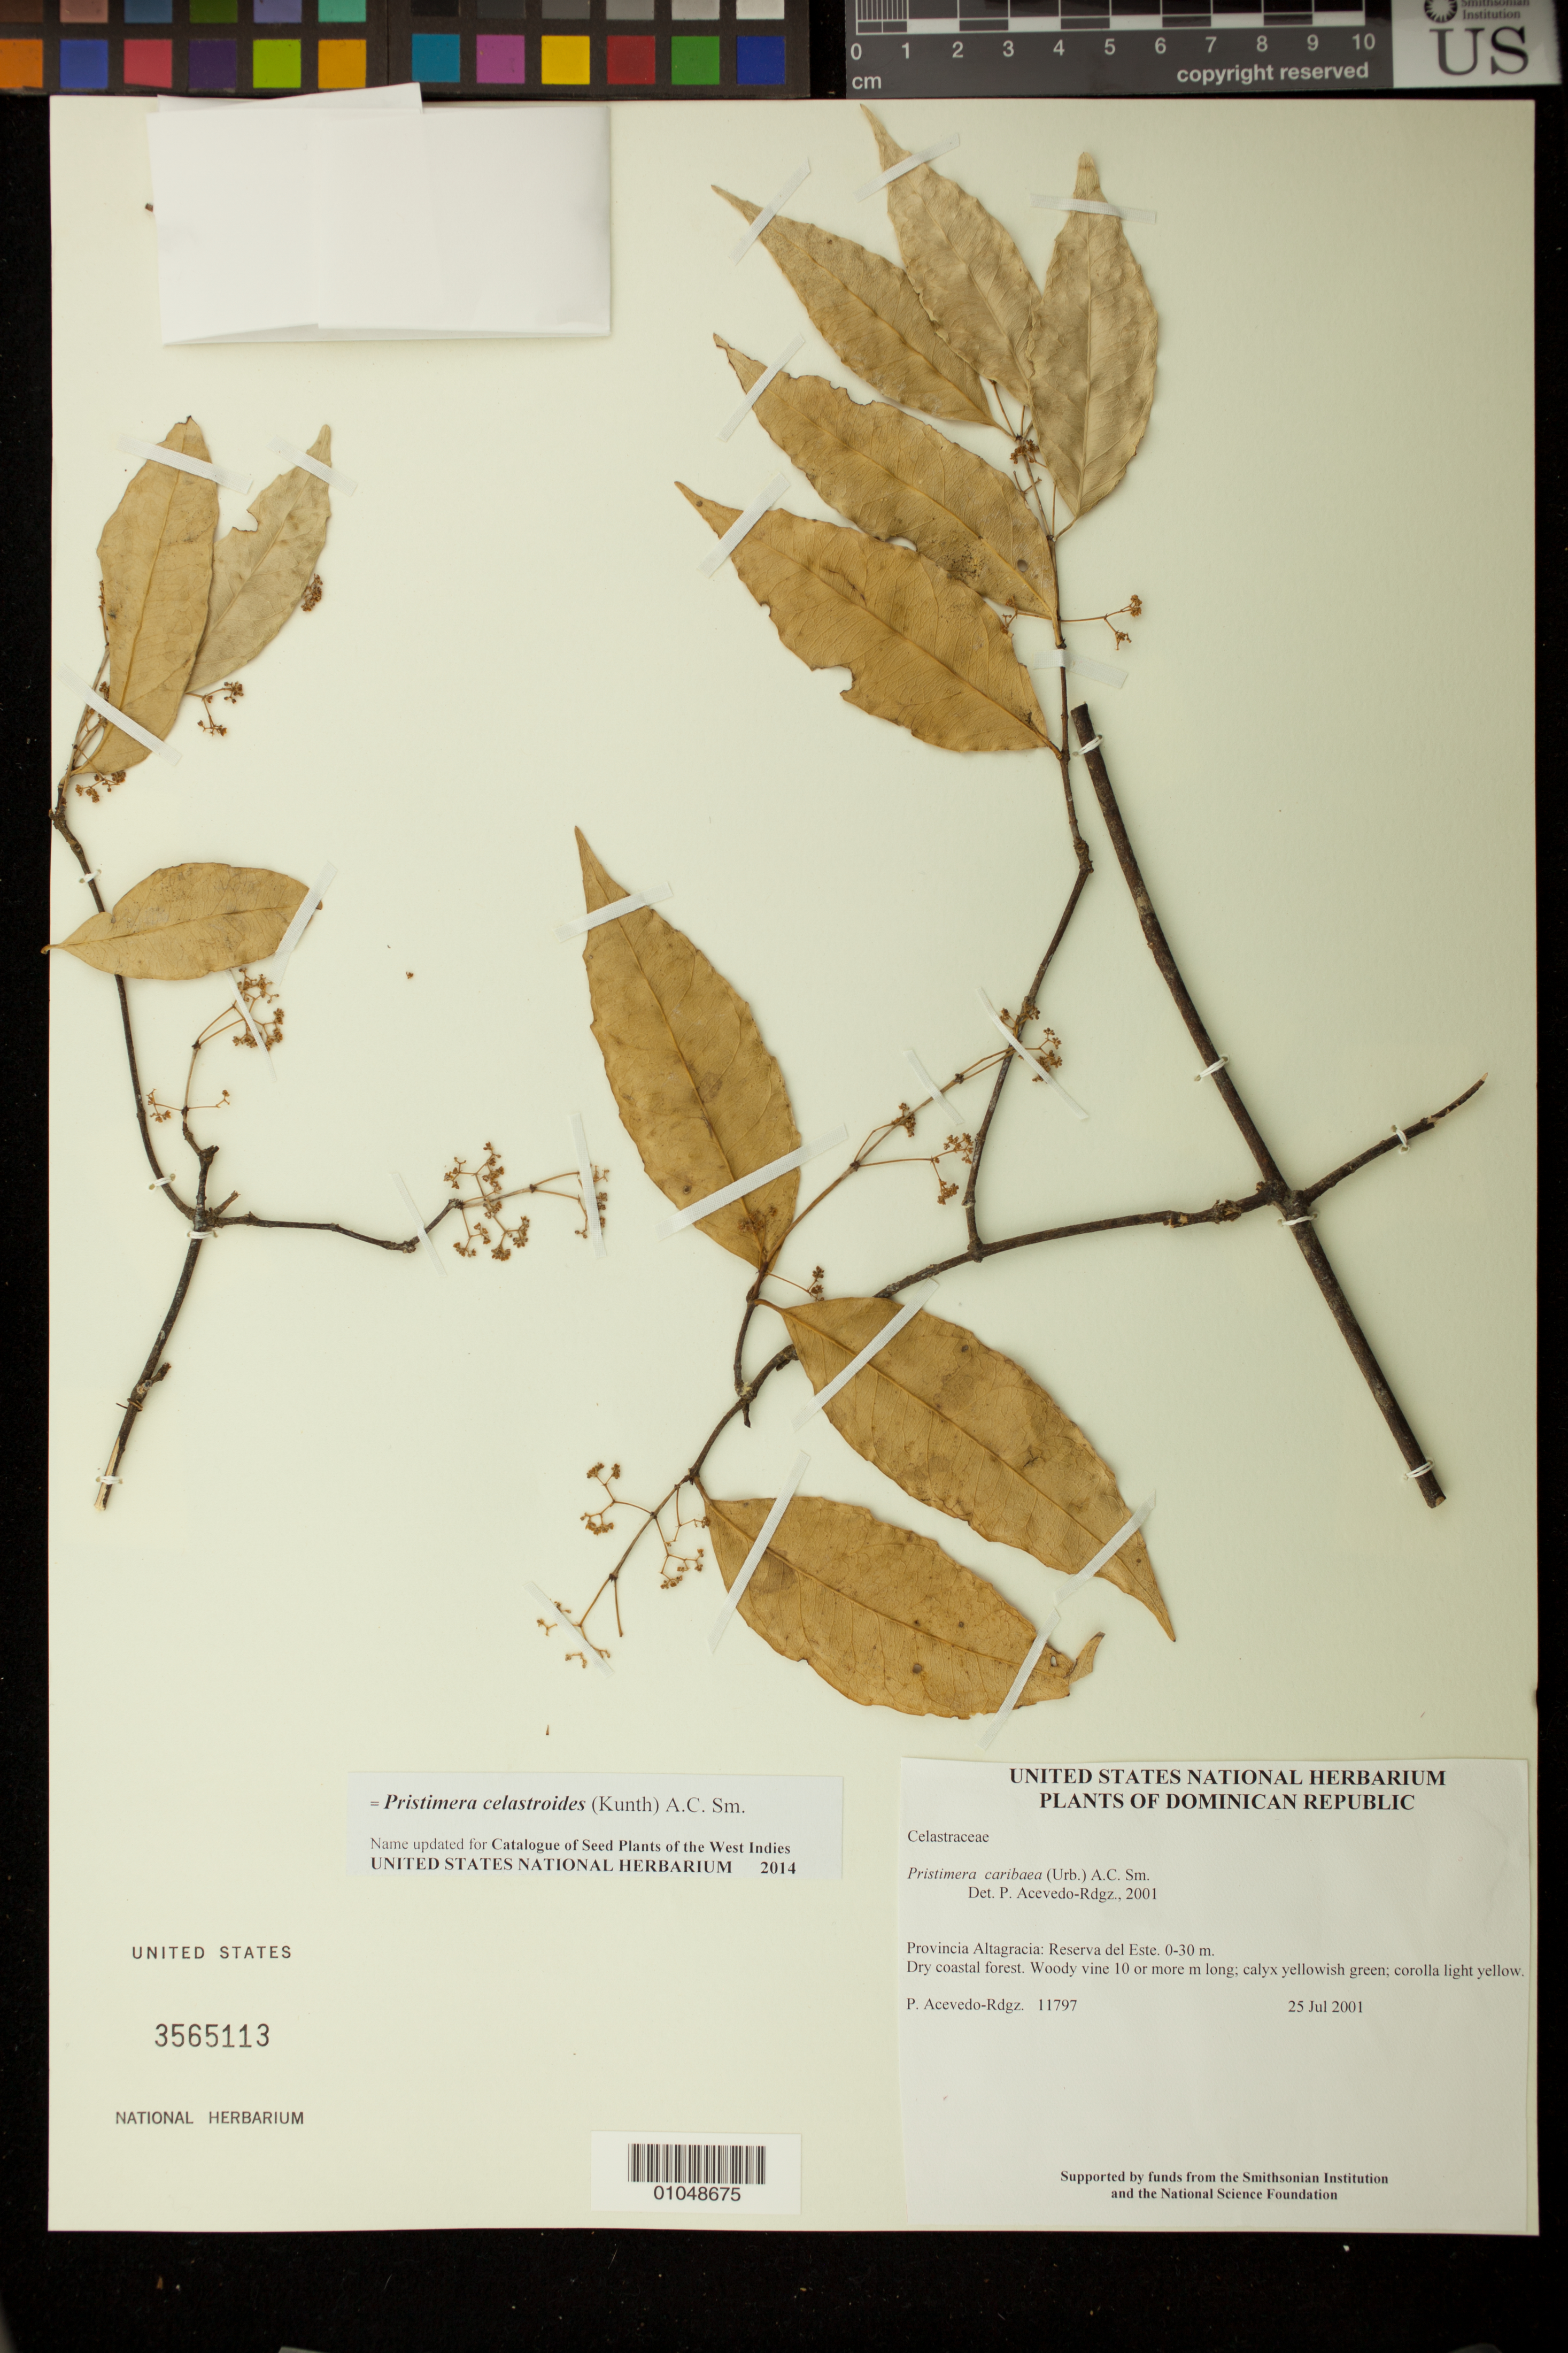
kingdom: Plantae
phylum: Tracheophyta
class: Magnoliopsida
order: Celastrales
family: Celastraceae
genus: Pristimera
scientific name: Pristimera celastroides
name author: (Kunth) A.C. Sm.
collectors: P. Acevedo-Rodr.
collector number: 11797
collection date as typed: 25 Jul 2001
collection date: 2001-07-25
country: Dominican Republic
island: Hispaniola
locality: Provincia Altagracia: Reserva del Este.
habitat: Dry coastal forest.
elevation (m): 0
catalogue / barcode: US 3565113